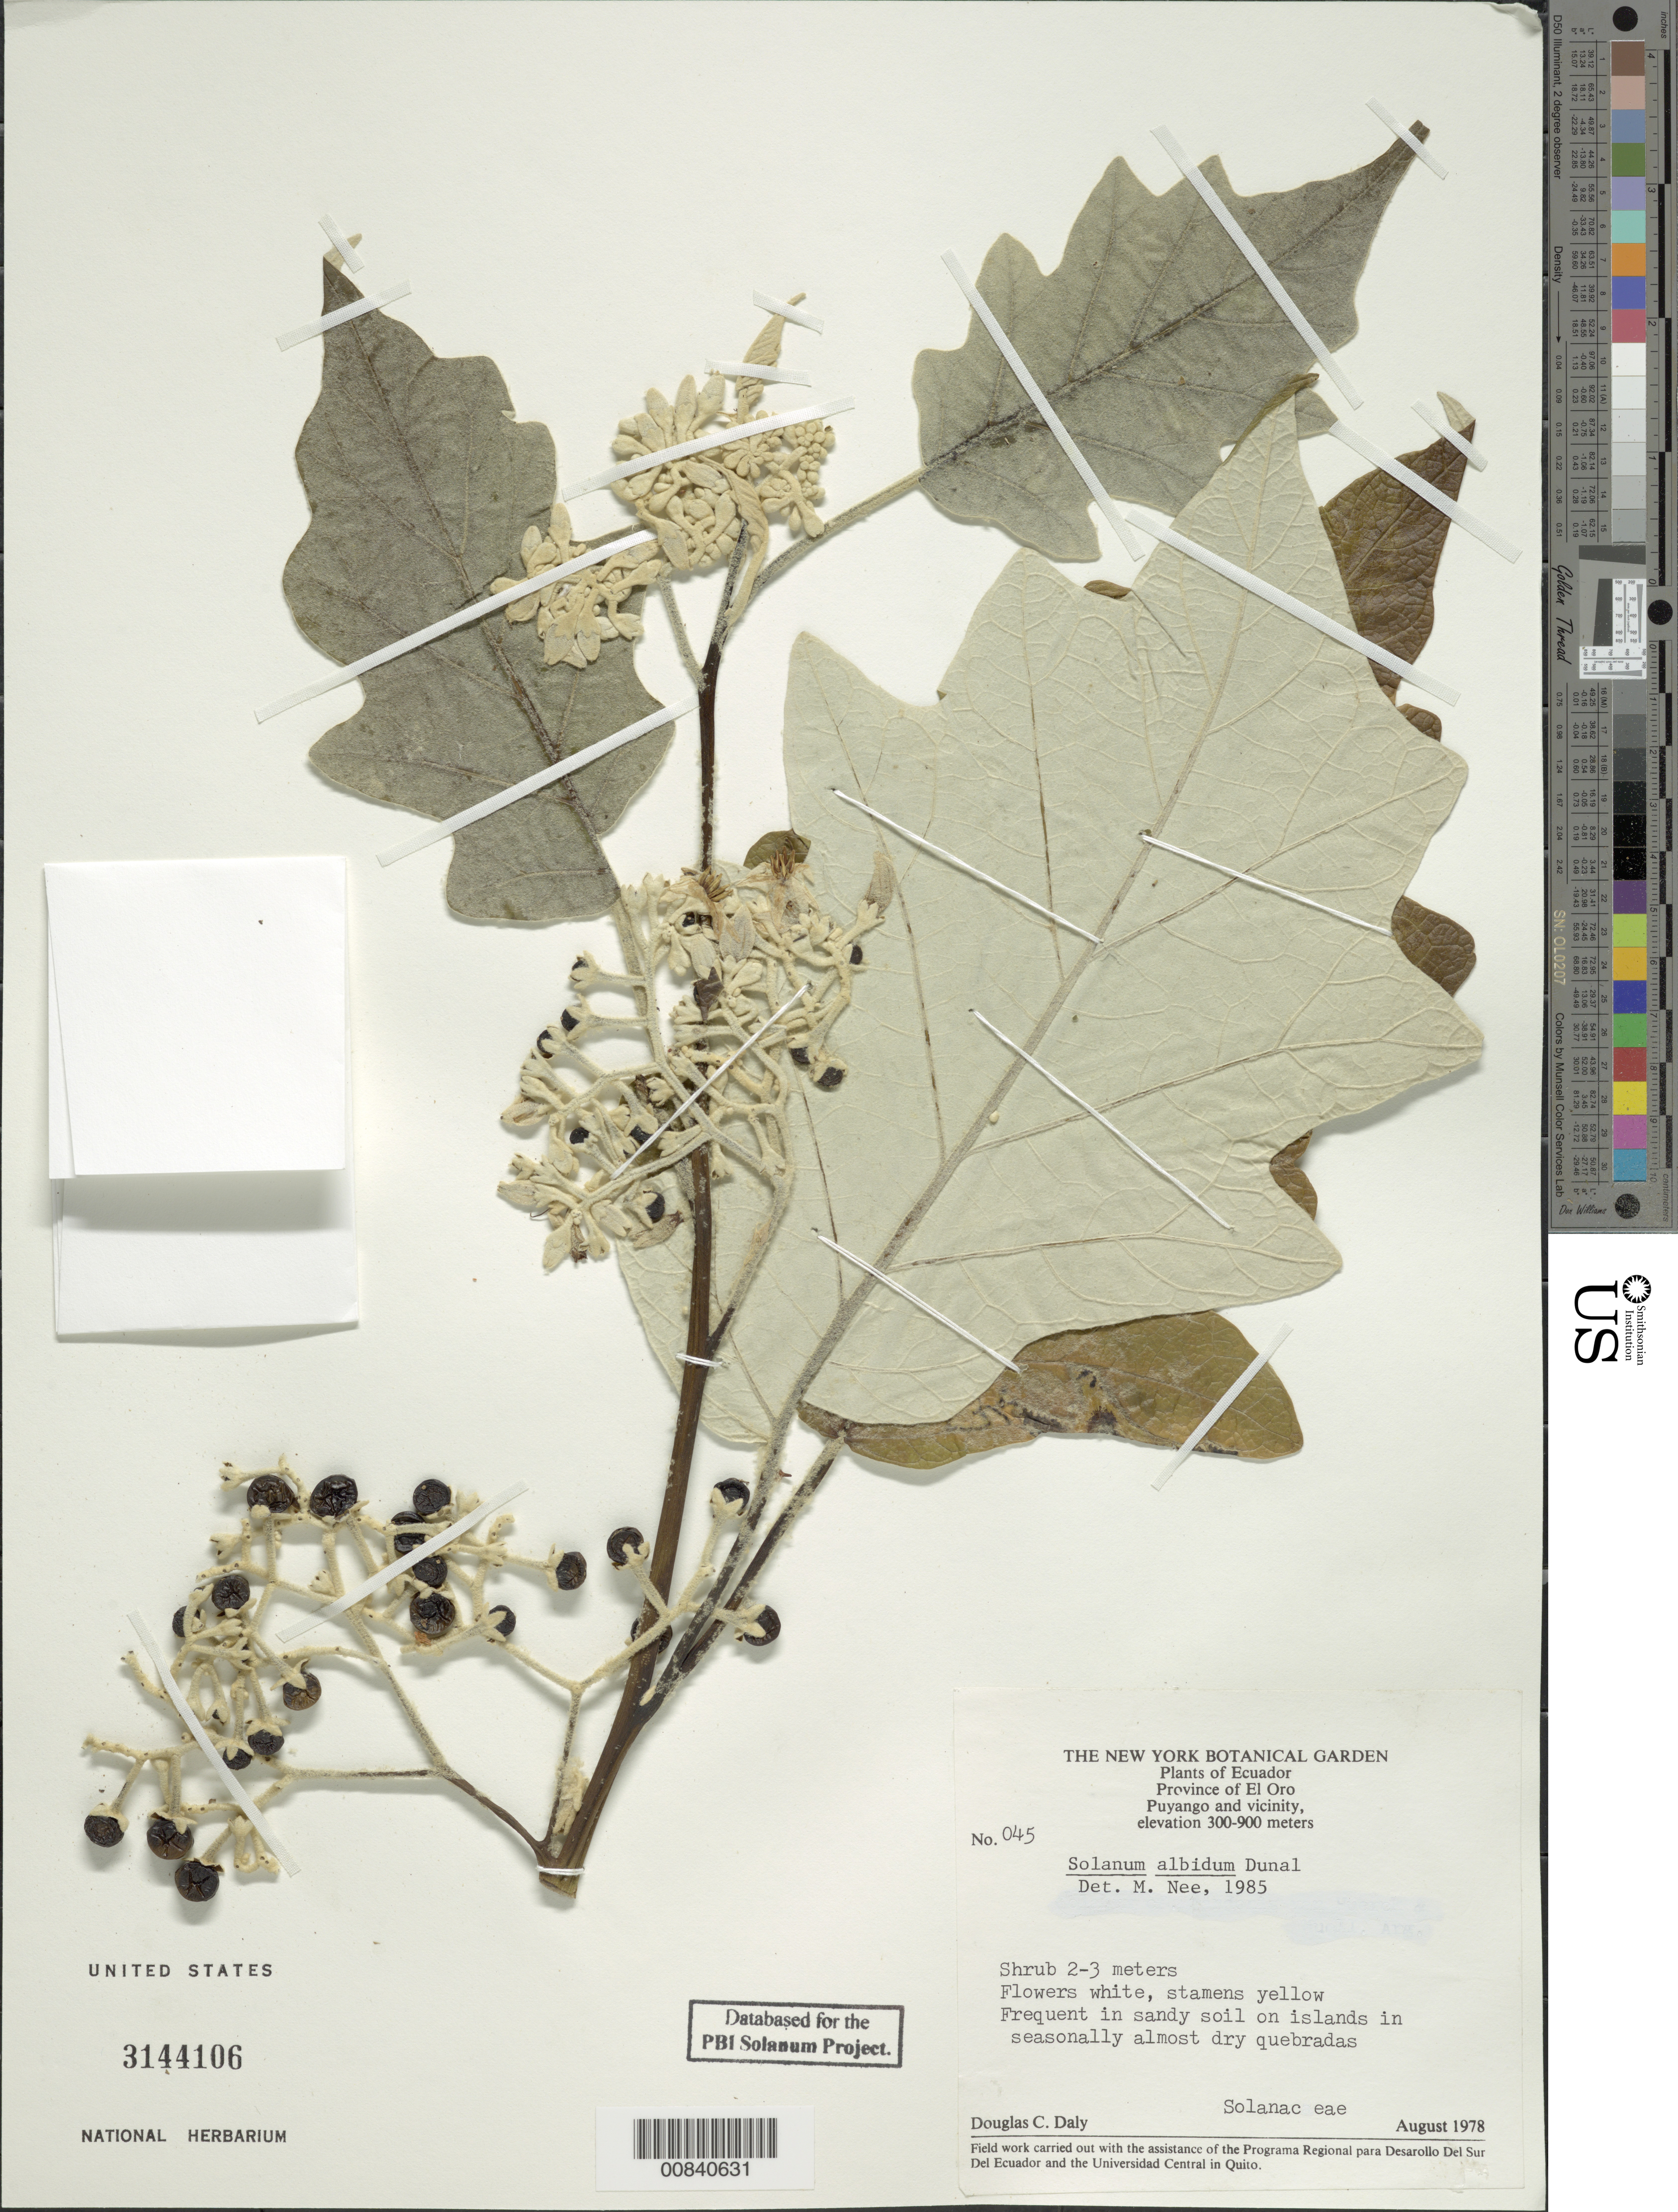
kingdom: Plantae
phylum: Tracheophyta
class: Magnoliopsida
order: Solanales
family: Solanaceae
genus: Solanum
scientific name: Solanum albidum Dunal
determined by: Nee, Michael H.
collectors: D. C. Daly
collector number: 45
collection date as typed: Aug 1978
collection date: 1978-08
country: Ecuador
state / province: El Oro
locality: Puyango and vicinity.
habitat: Frequent in sandy soil on islands in seasonally almost dry quebradas.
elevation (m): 300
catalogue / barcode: US 3144106